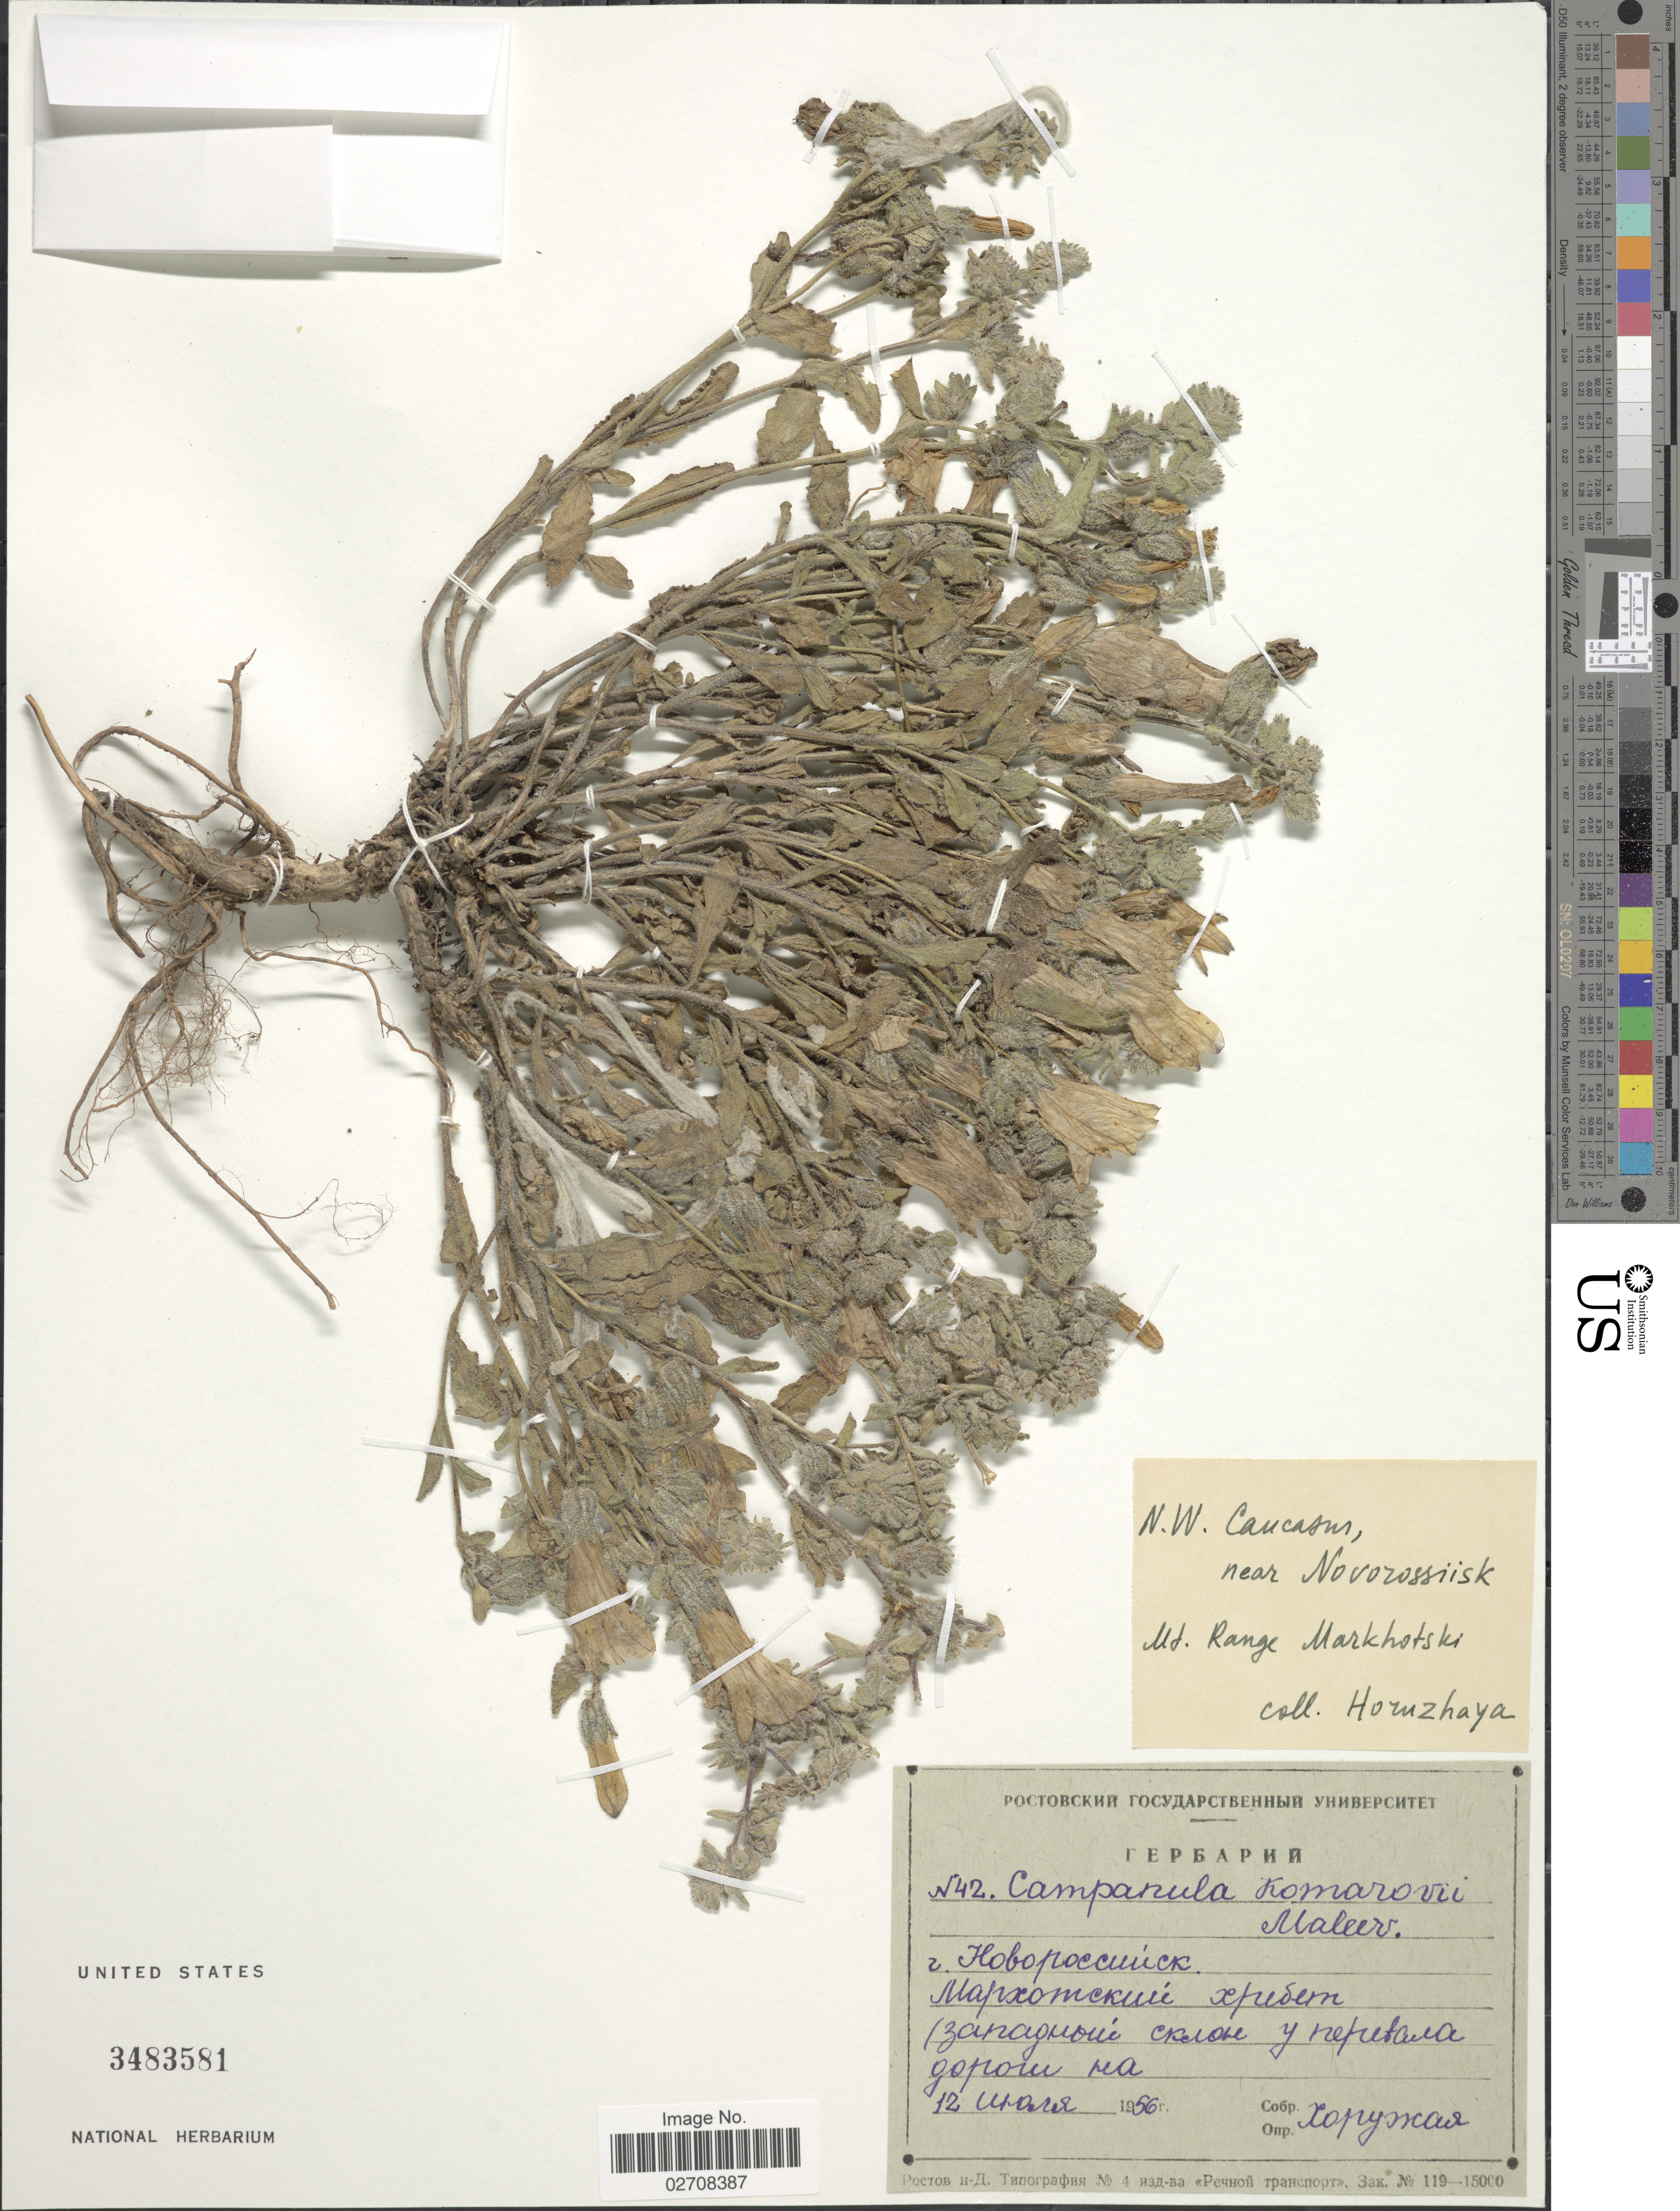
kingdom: Plantae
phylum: Tracheophyta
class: Magnoliopsida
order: Asterales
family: Campanulaceae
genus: Campanula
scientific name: Campanula komarovii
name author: Maleev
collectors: Horuzhaya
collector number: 42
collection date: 1956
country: Russian Federation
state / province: Krasnodar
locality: N.W. Caucarus, near Novorossiisk. Mt. Range Markhotski.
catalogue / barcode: US 3483581